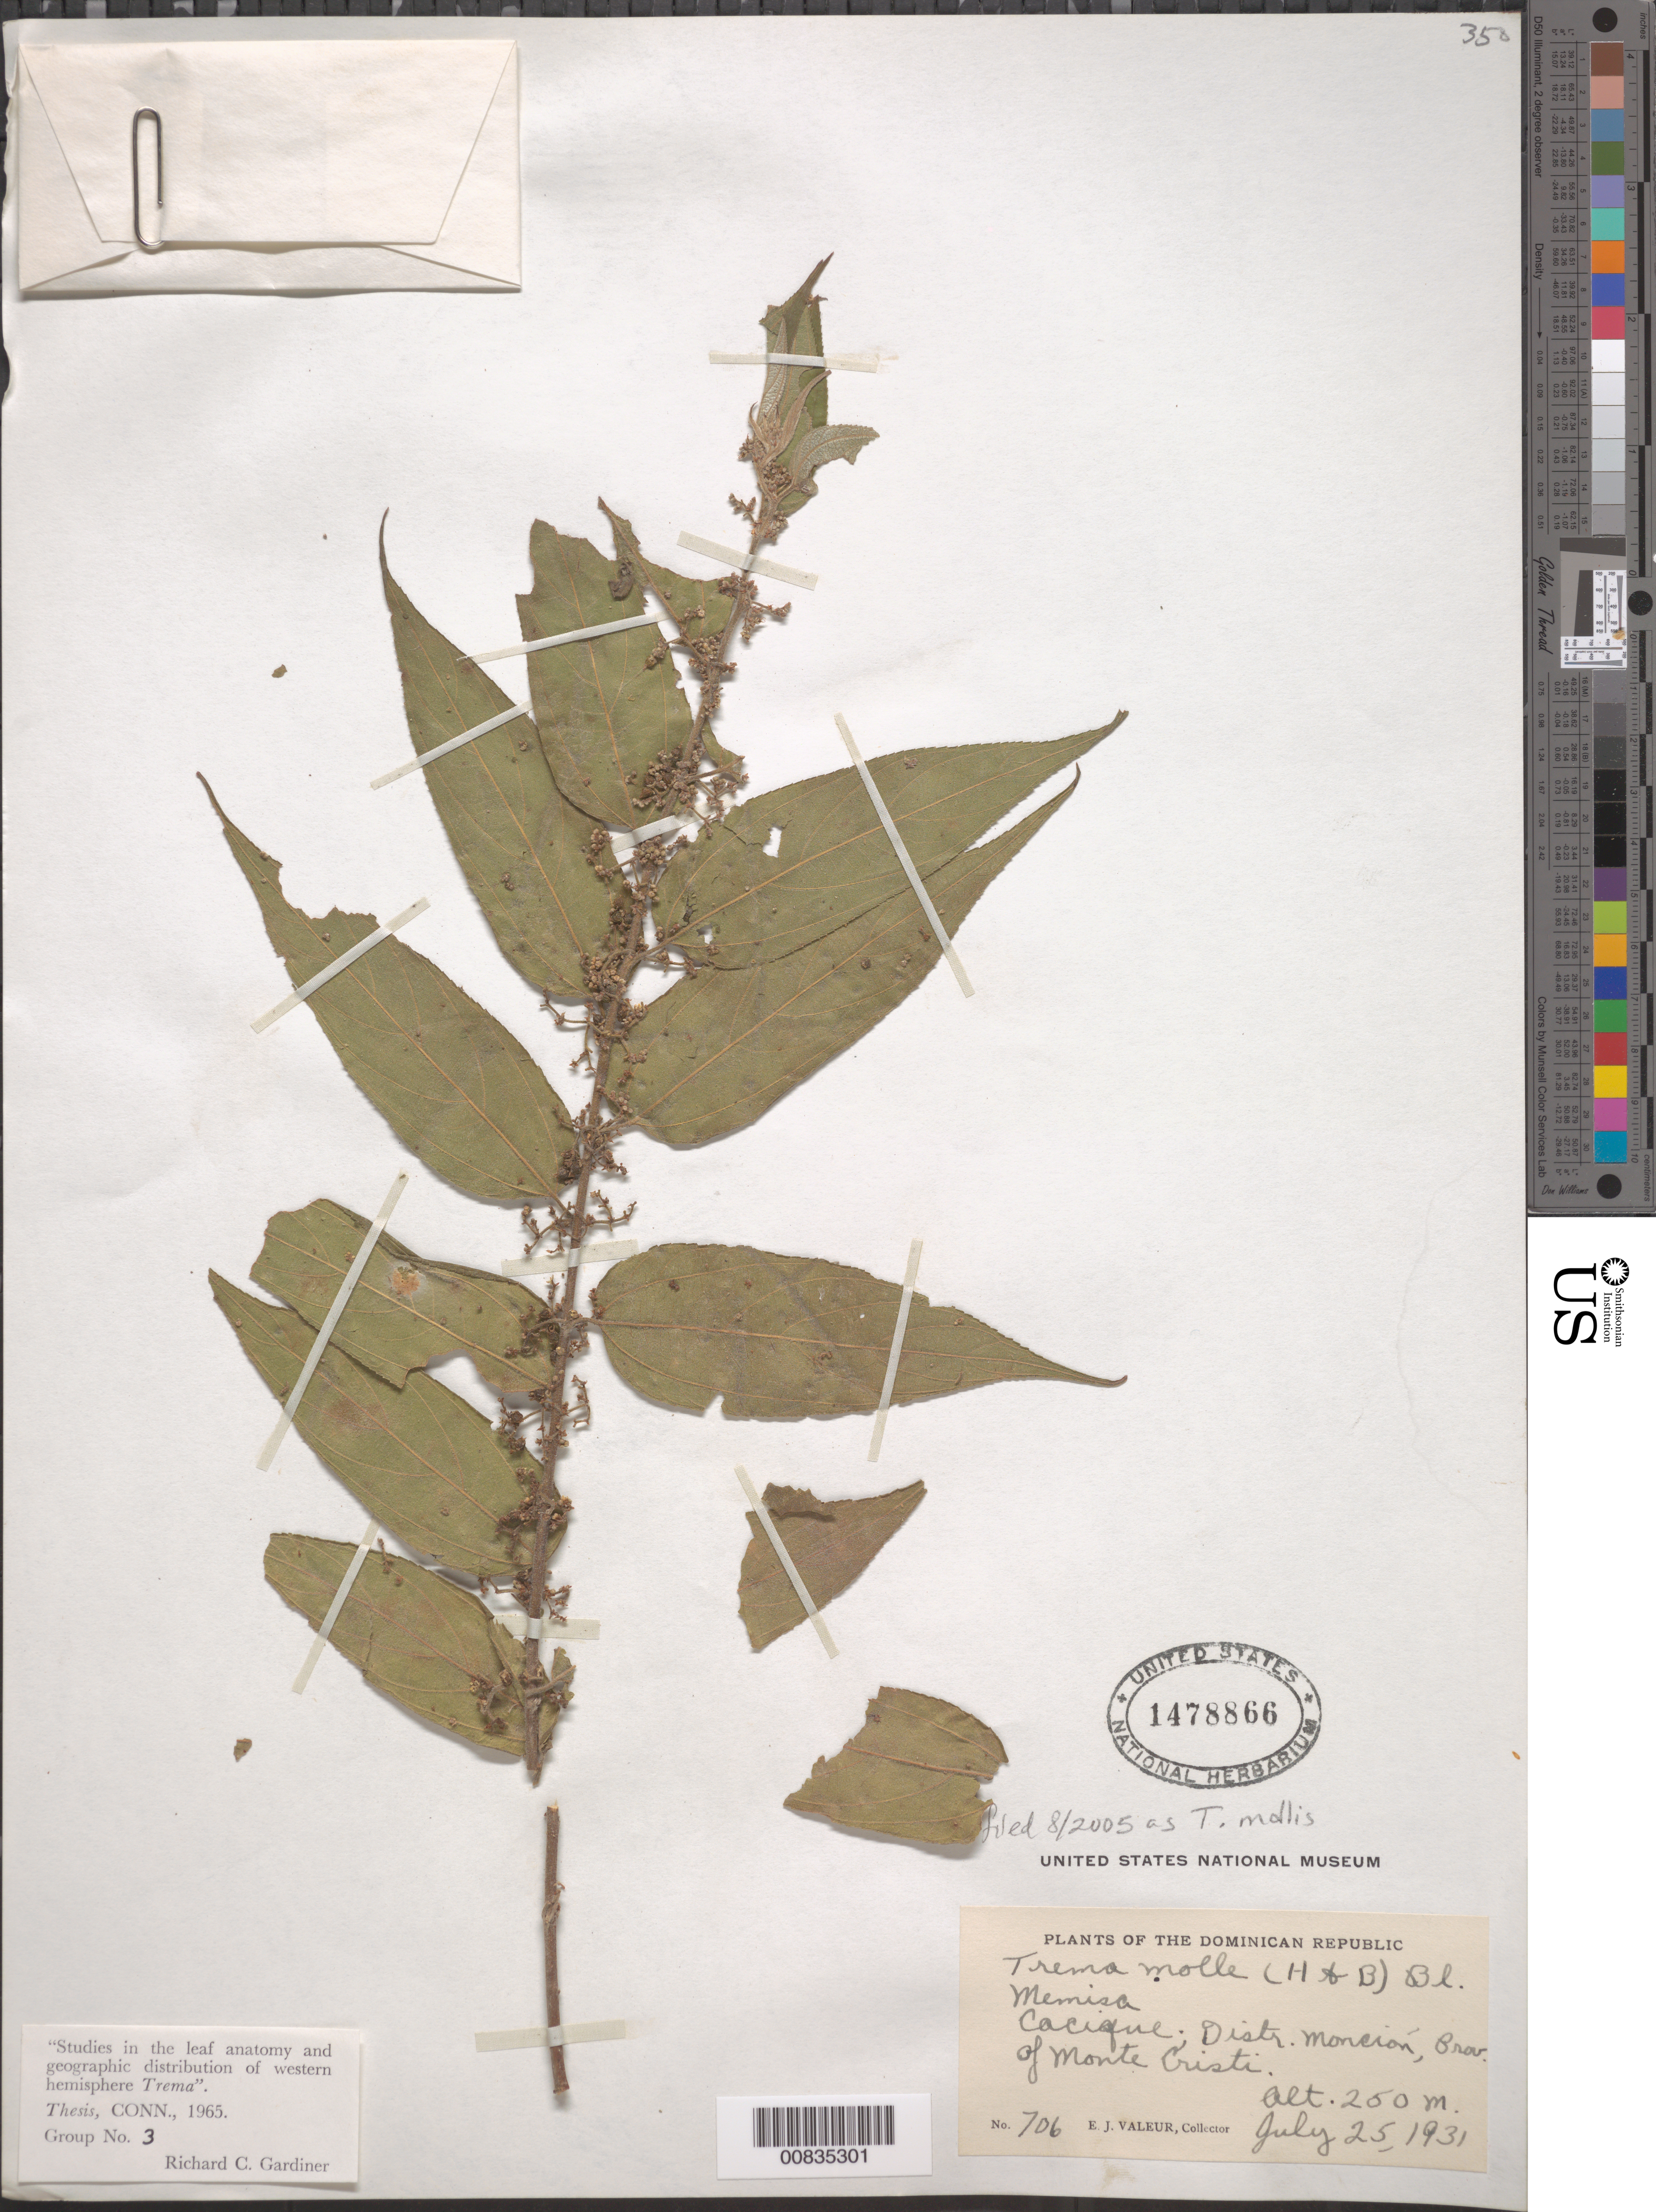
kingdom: Plantae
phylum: Tracheophyta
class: Magnoliopsida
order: Rosales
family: Cannabaceae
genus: Trema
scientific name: Trema micranthum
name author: (L.) Blume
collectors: E. Valeur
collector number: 706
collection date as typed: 25 Jul 1931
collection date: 1931-07-25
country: Dominican Republic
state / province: Monte Cristi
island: Hispaniola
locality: Cacique. Distr. of Monción.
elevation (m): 250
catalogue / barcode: US 1478866